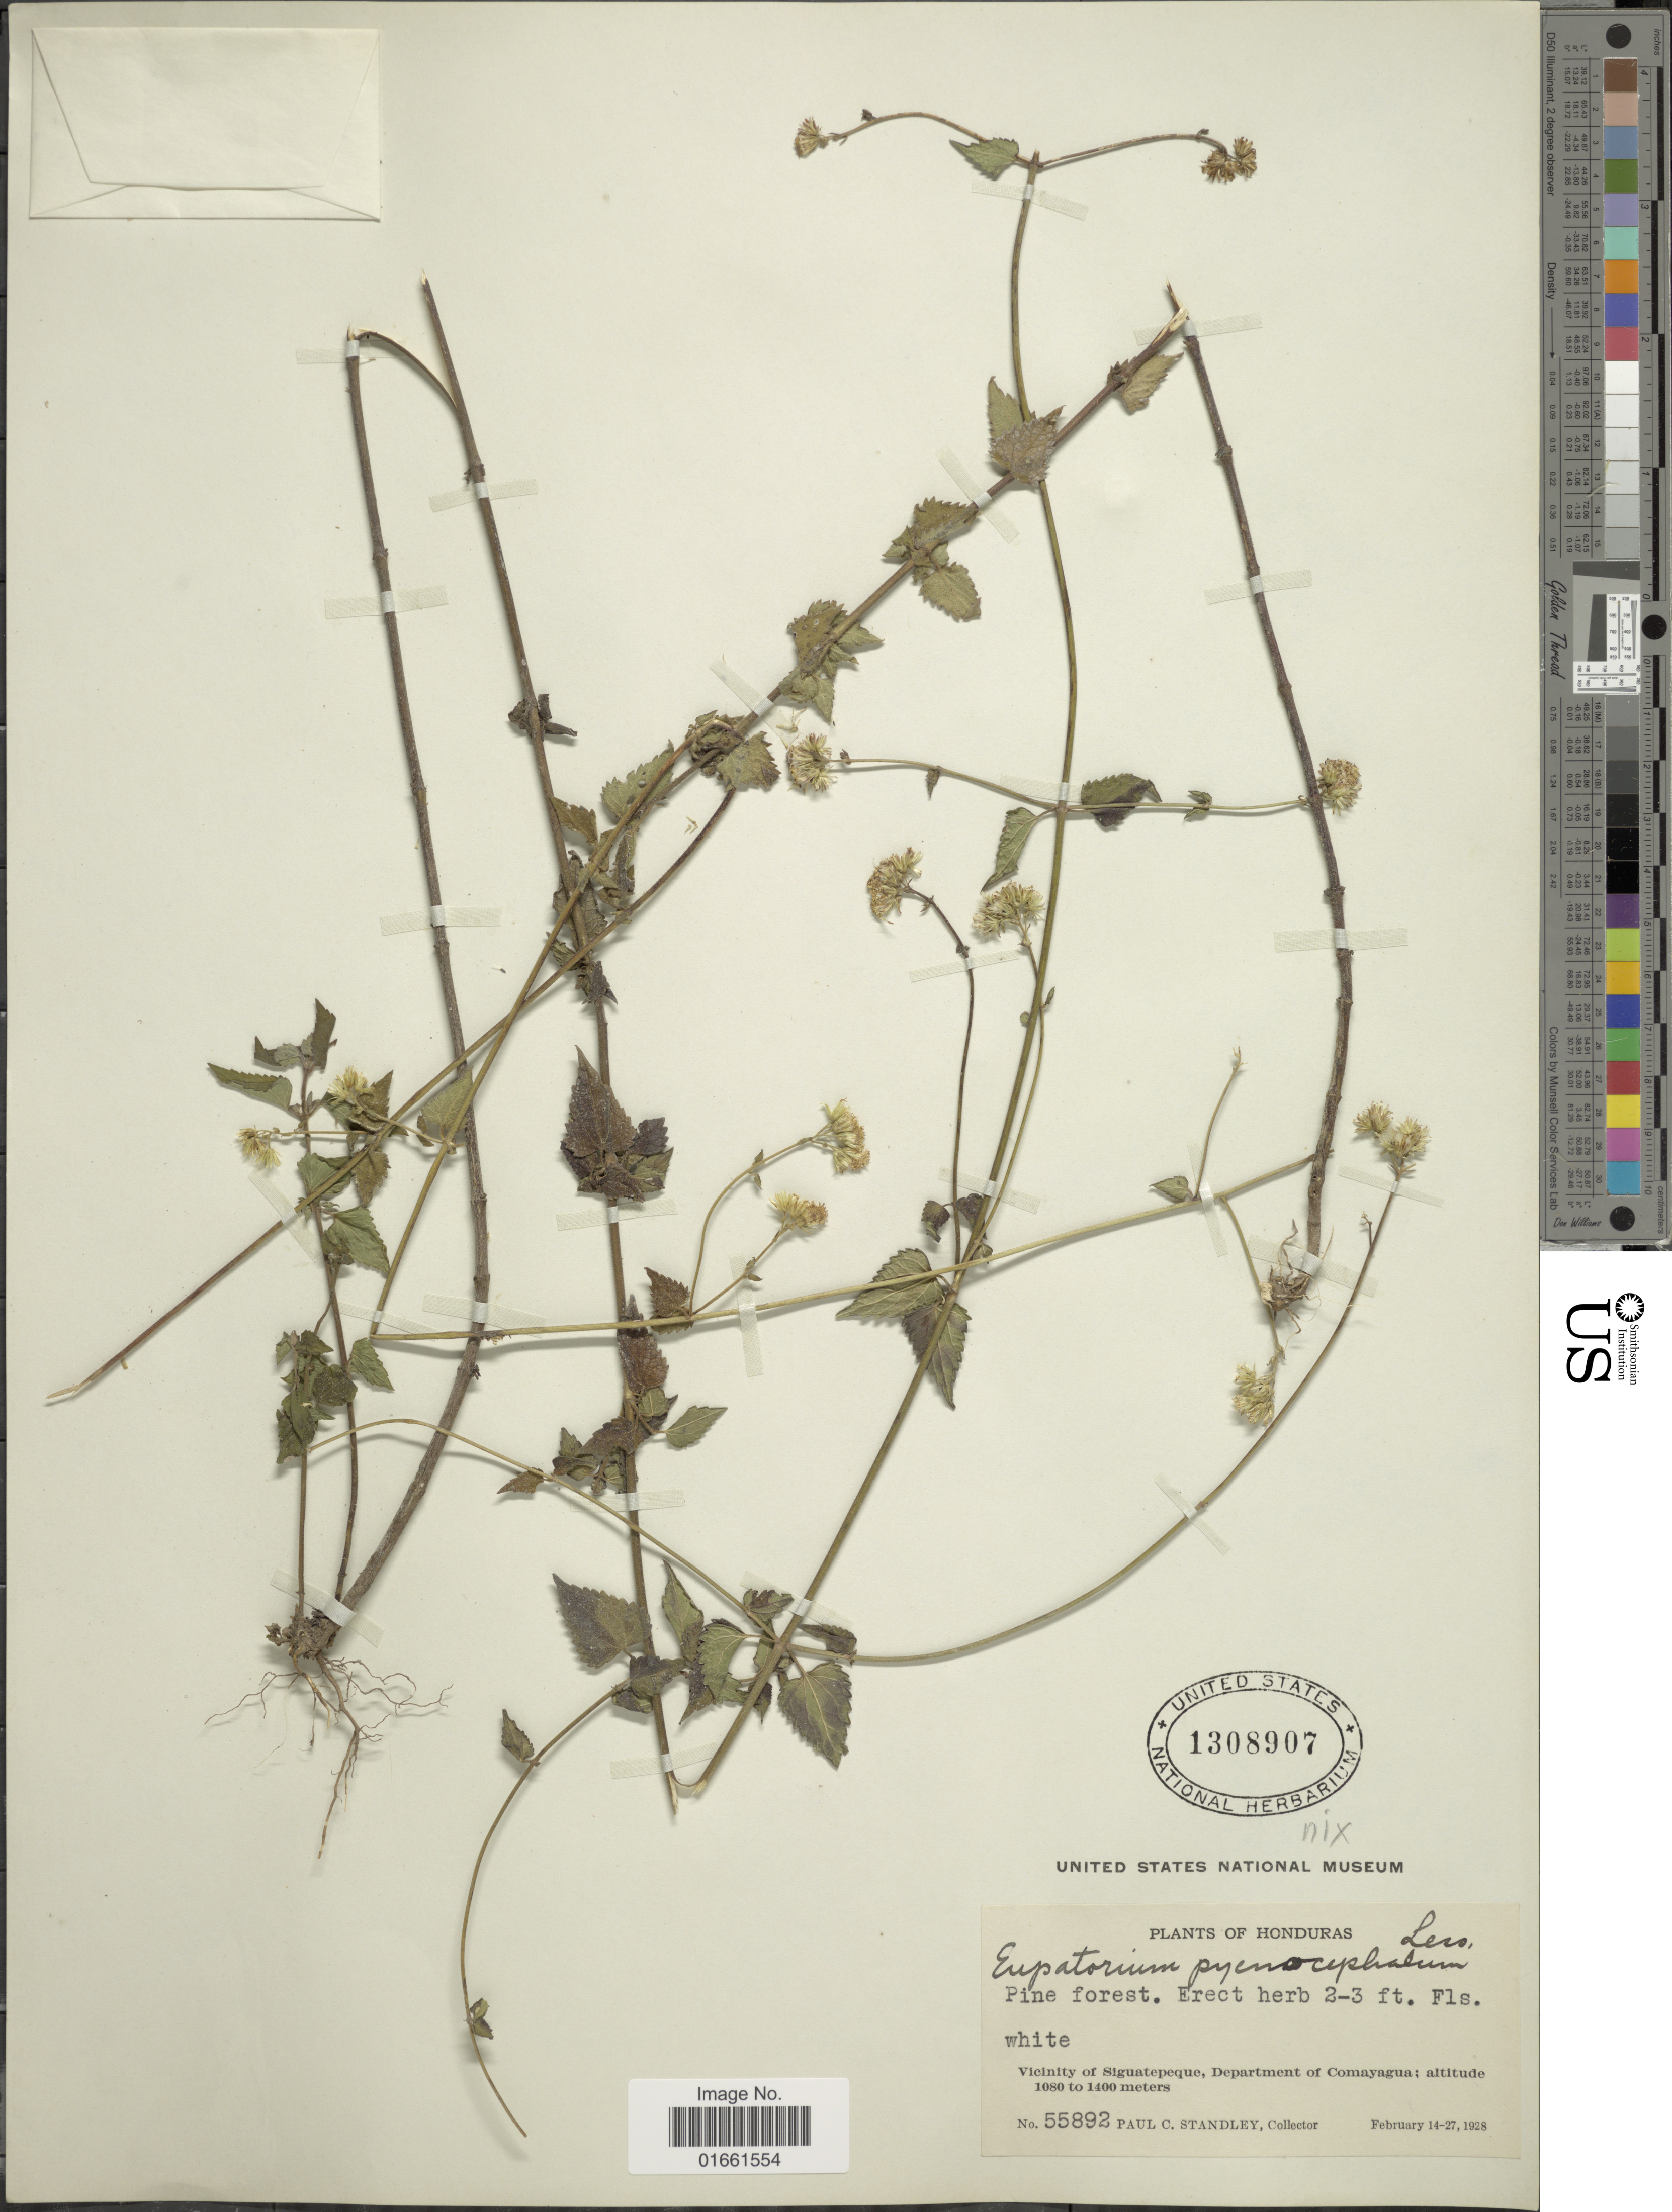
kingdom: Plantae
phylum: Tracheophyta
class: Magnoliopsida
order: Asterales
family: Asteraceae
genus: Fleischmannia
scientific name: Fleischmannia nix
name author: R.M. King & H. Rob.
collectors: P. C. Standley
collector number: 55892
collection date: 1928-02-14/1928-02-27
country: Honduras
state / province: Comayagua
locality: Vicinity of Siguatepeque, Department of Comayagua.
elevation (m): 1080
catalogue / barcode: US 1308907